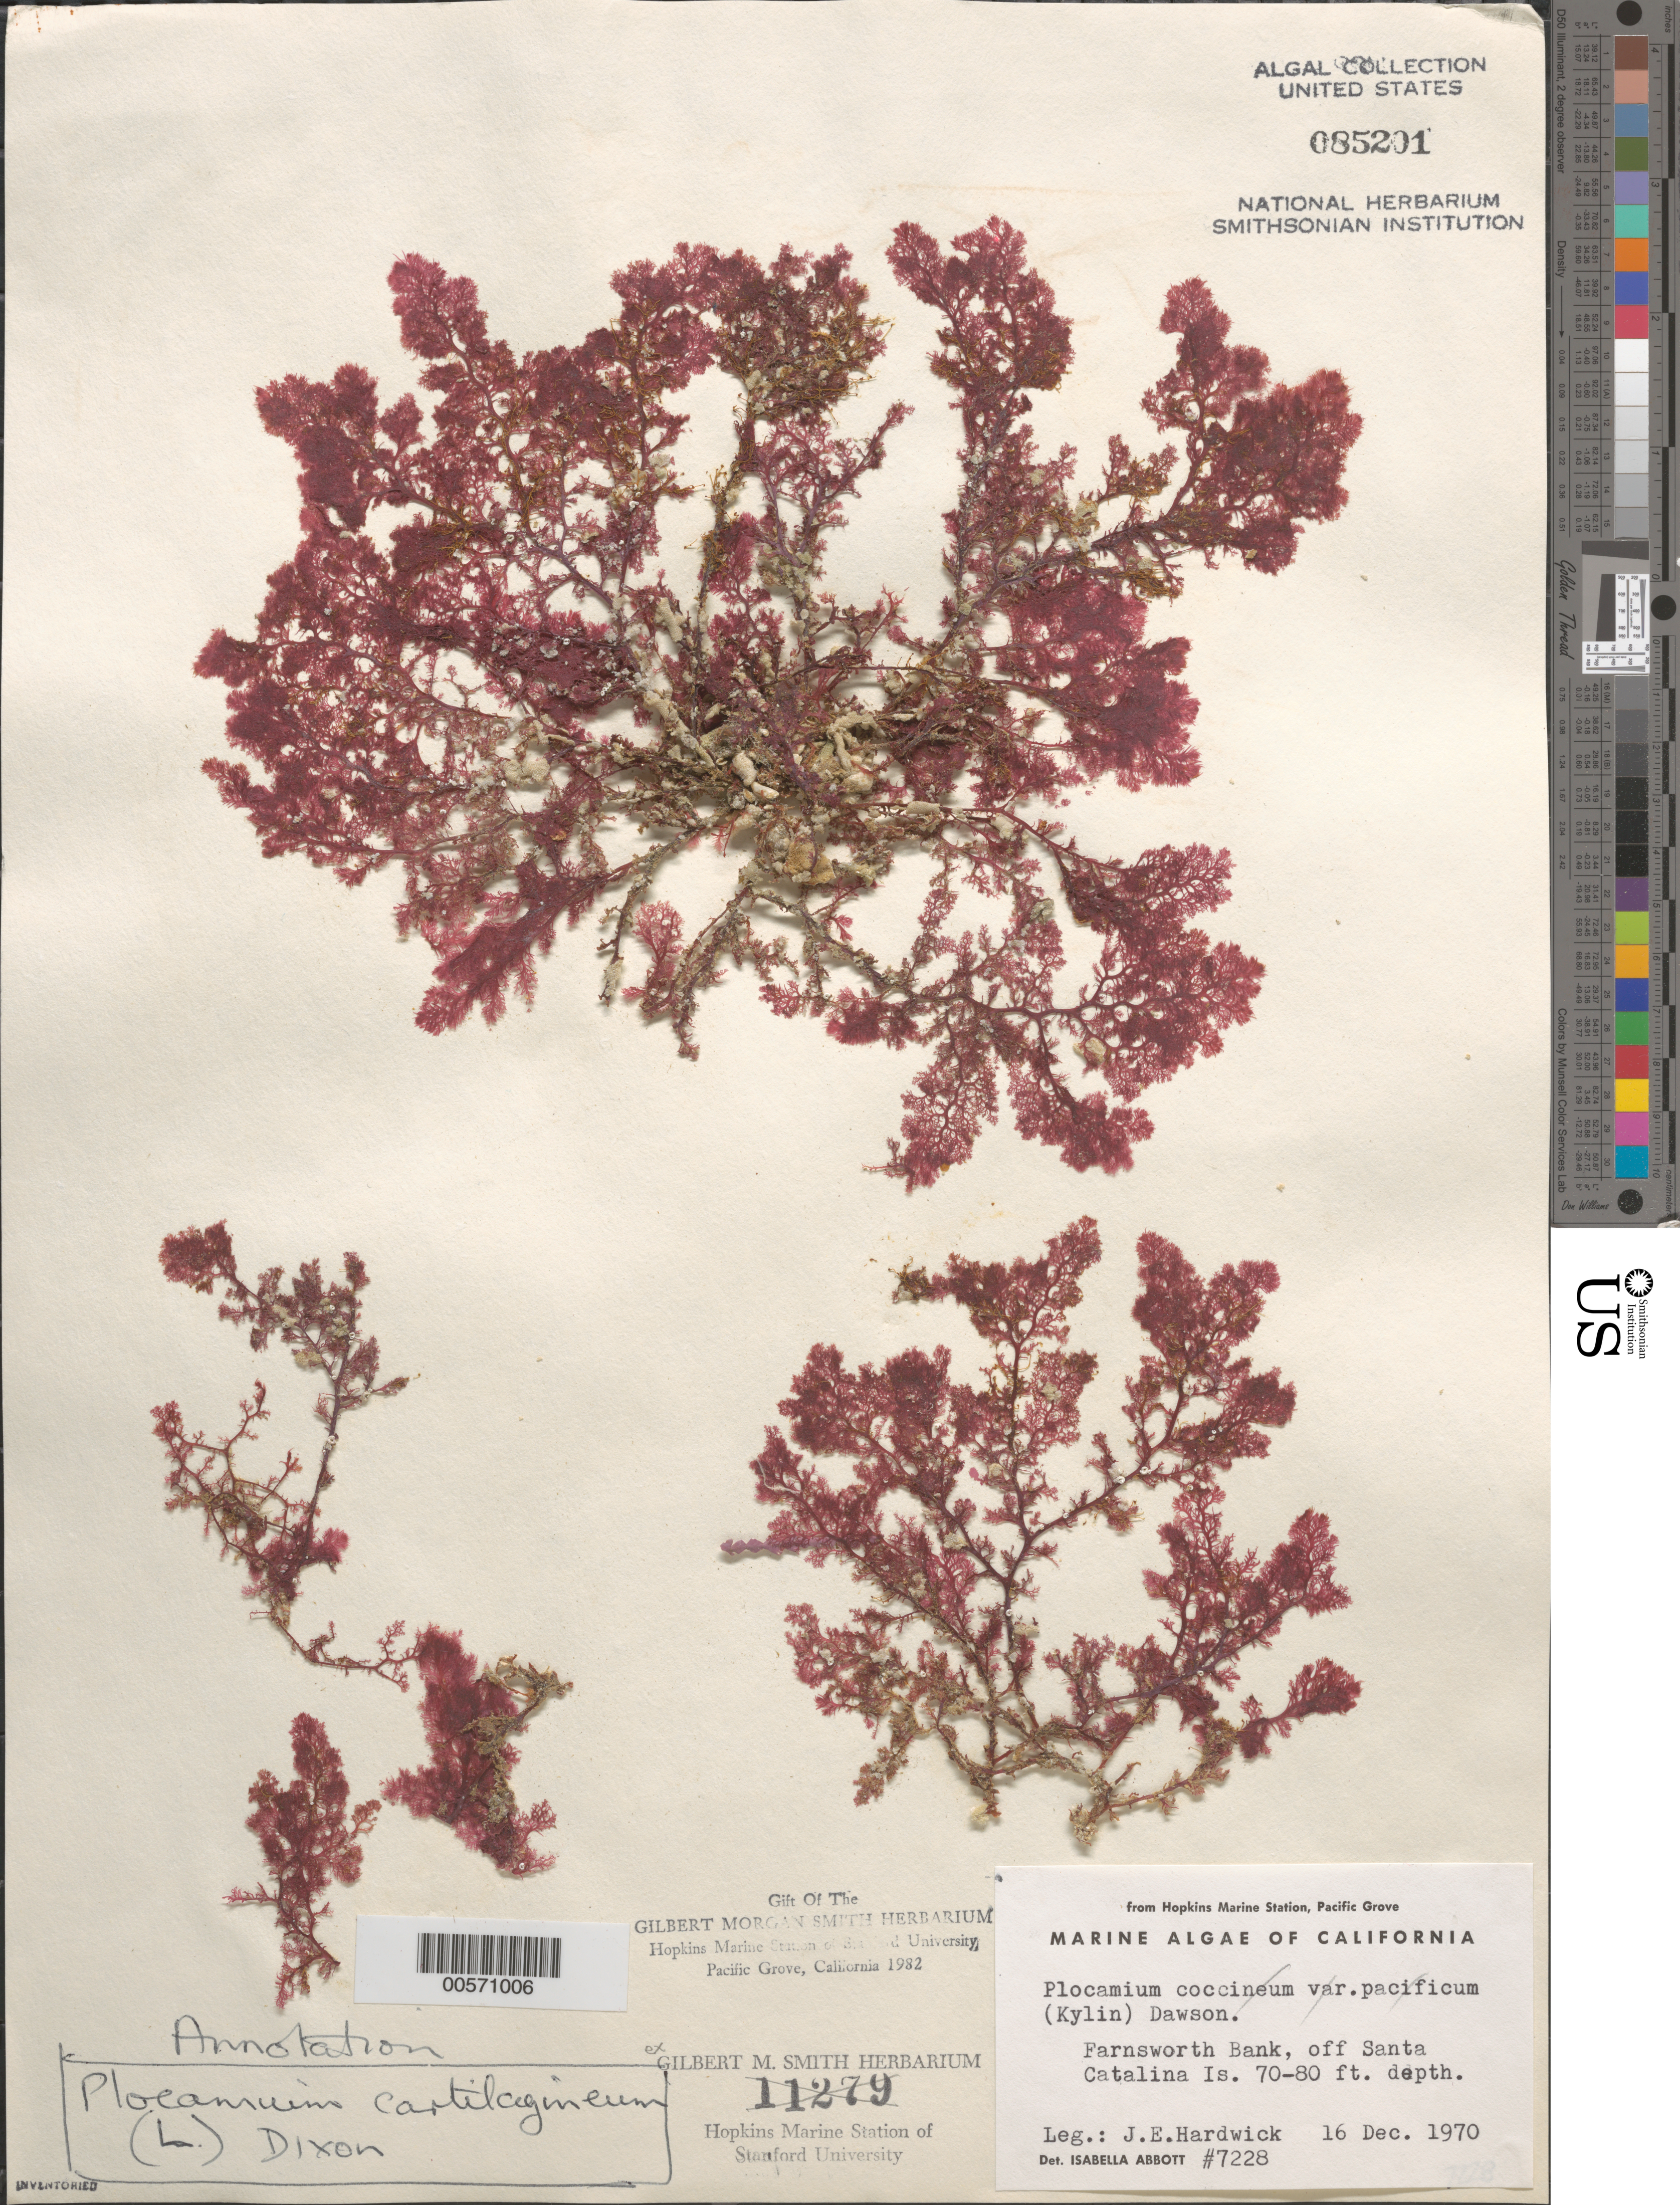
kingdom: Plantae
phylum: Rhodophyta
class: Florideophyceae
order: Plocamiales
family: Plocamiaceae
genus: Plocamium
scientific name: Plocamium cartilagineum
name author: (L.) P.S. Dixon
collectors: J. Hardwick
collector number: IAA 7228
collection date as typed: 16 Dec 1970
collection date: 1970-12-16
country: United States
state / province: California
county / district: Los Angeles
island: Santa Catalina Island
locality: Farnsworth Bank, off the island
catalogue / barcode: US 85201